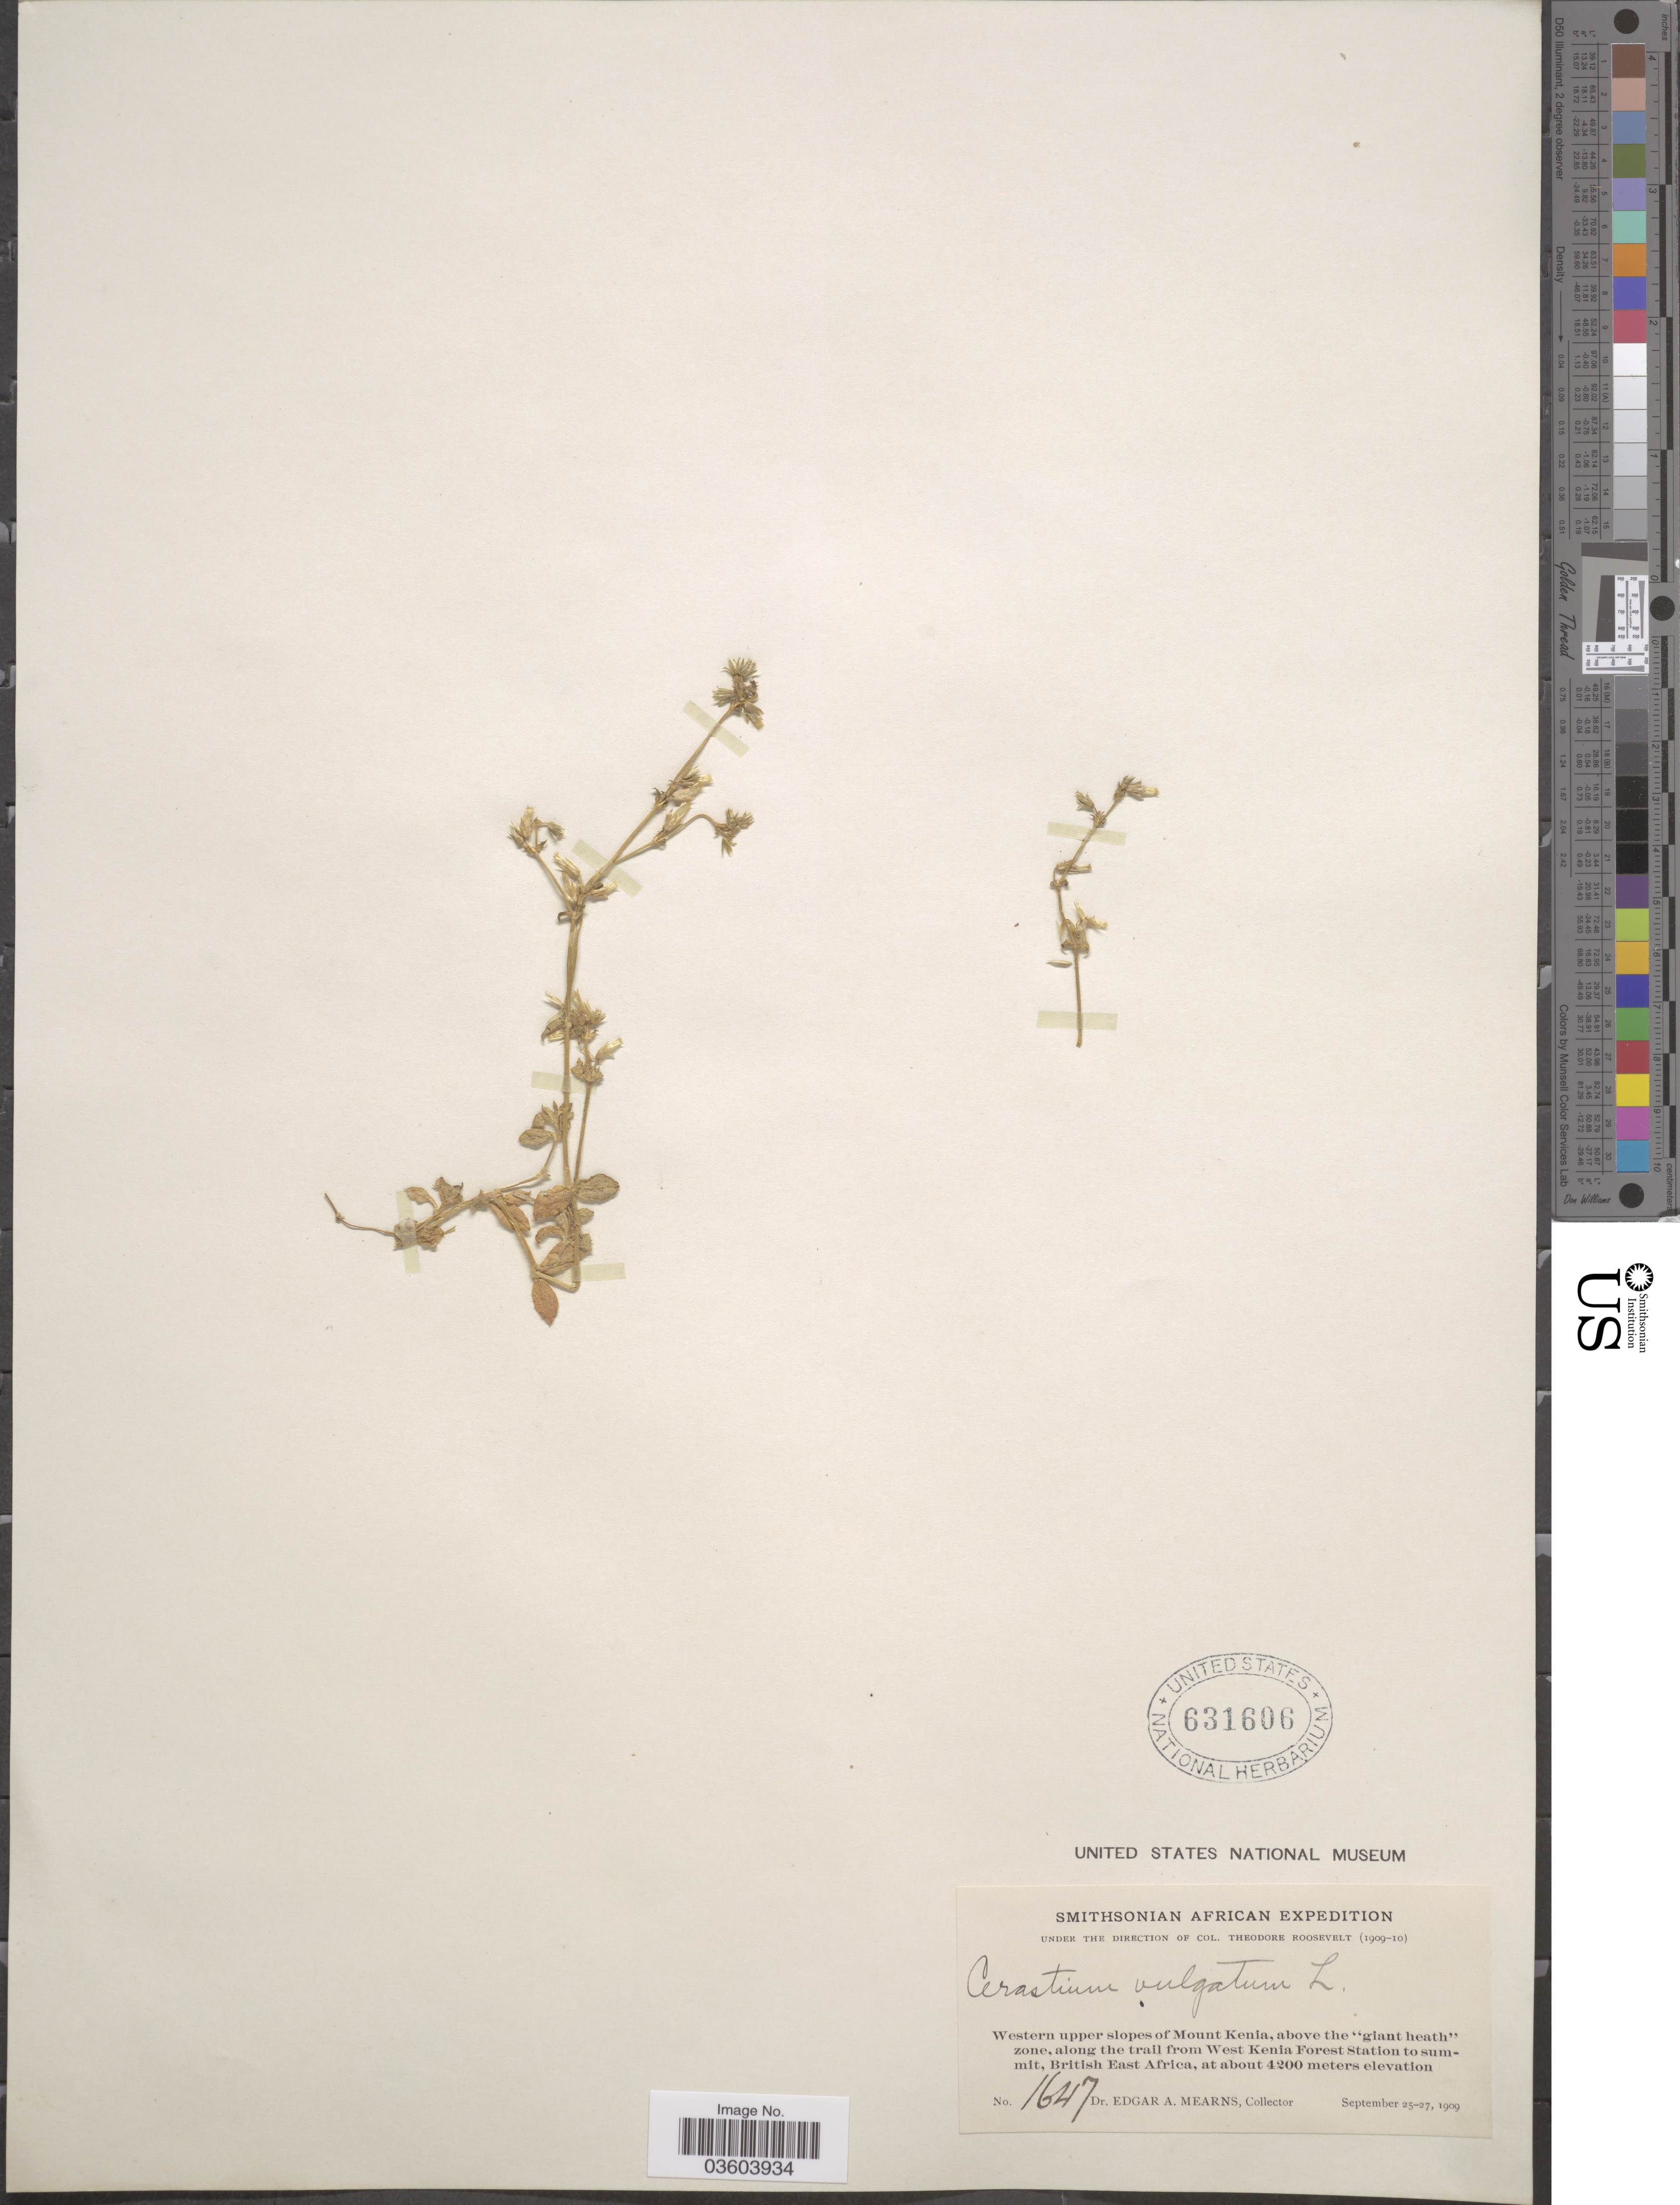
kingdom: Plantae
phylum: Tracheophyta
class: Magnoliopsida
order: Caryophyllales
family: Caryophyllaceae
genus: Cerastium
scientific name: Cerastium vulgatum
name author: L.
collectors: E. A. Mearns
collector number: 1647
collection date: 1909-09-25/1909-09-27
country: Kenya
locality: Western upper slopes of Mount Kenia, above the "giant heath" zone, along the trail from West Kenia Forest Station to summit, British East Africa.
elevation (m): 4200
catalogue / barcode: US 631606